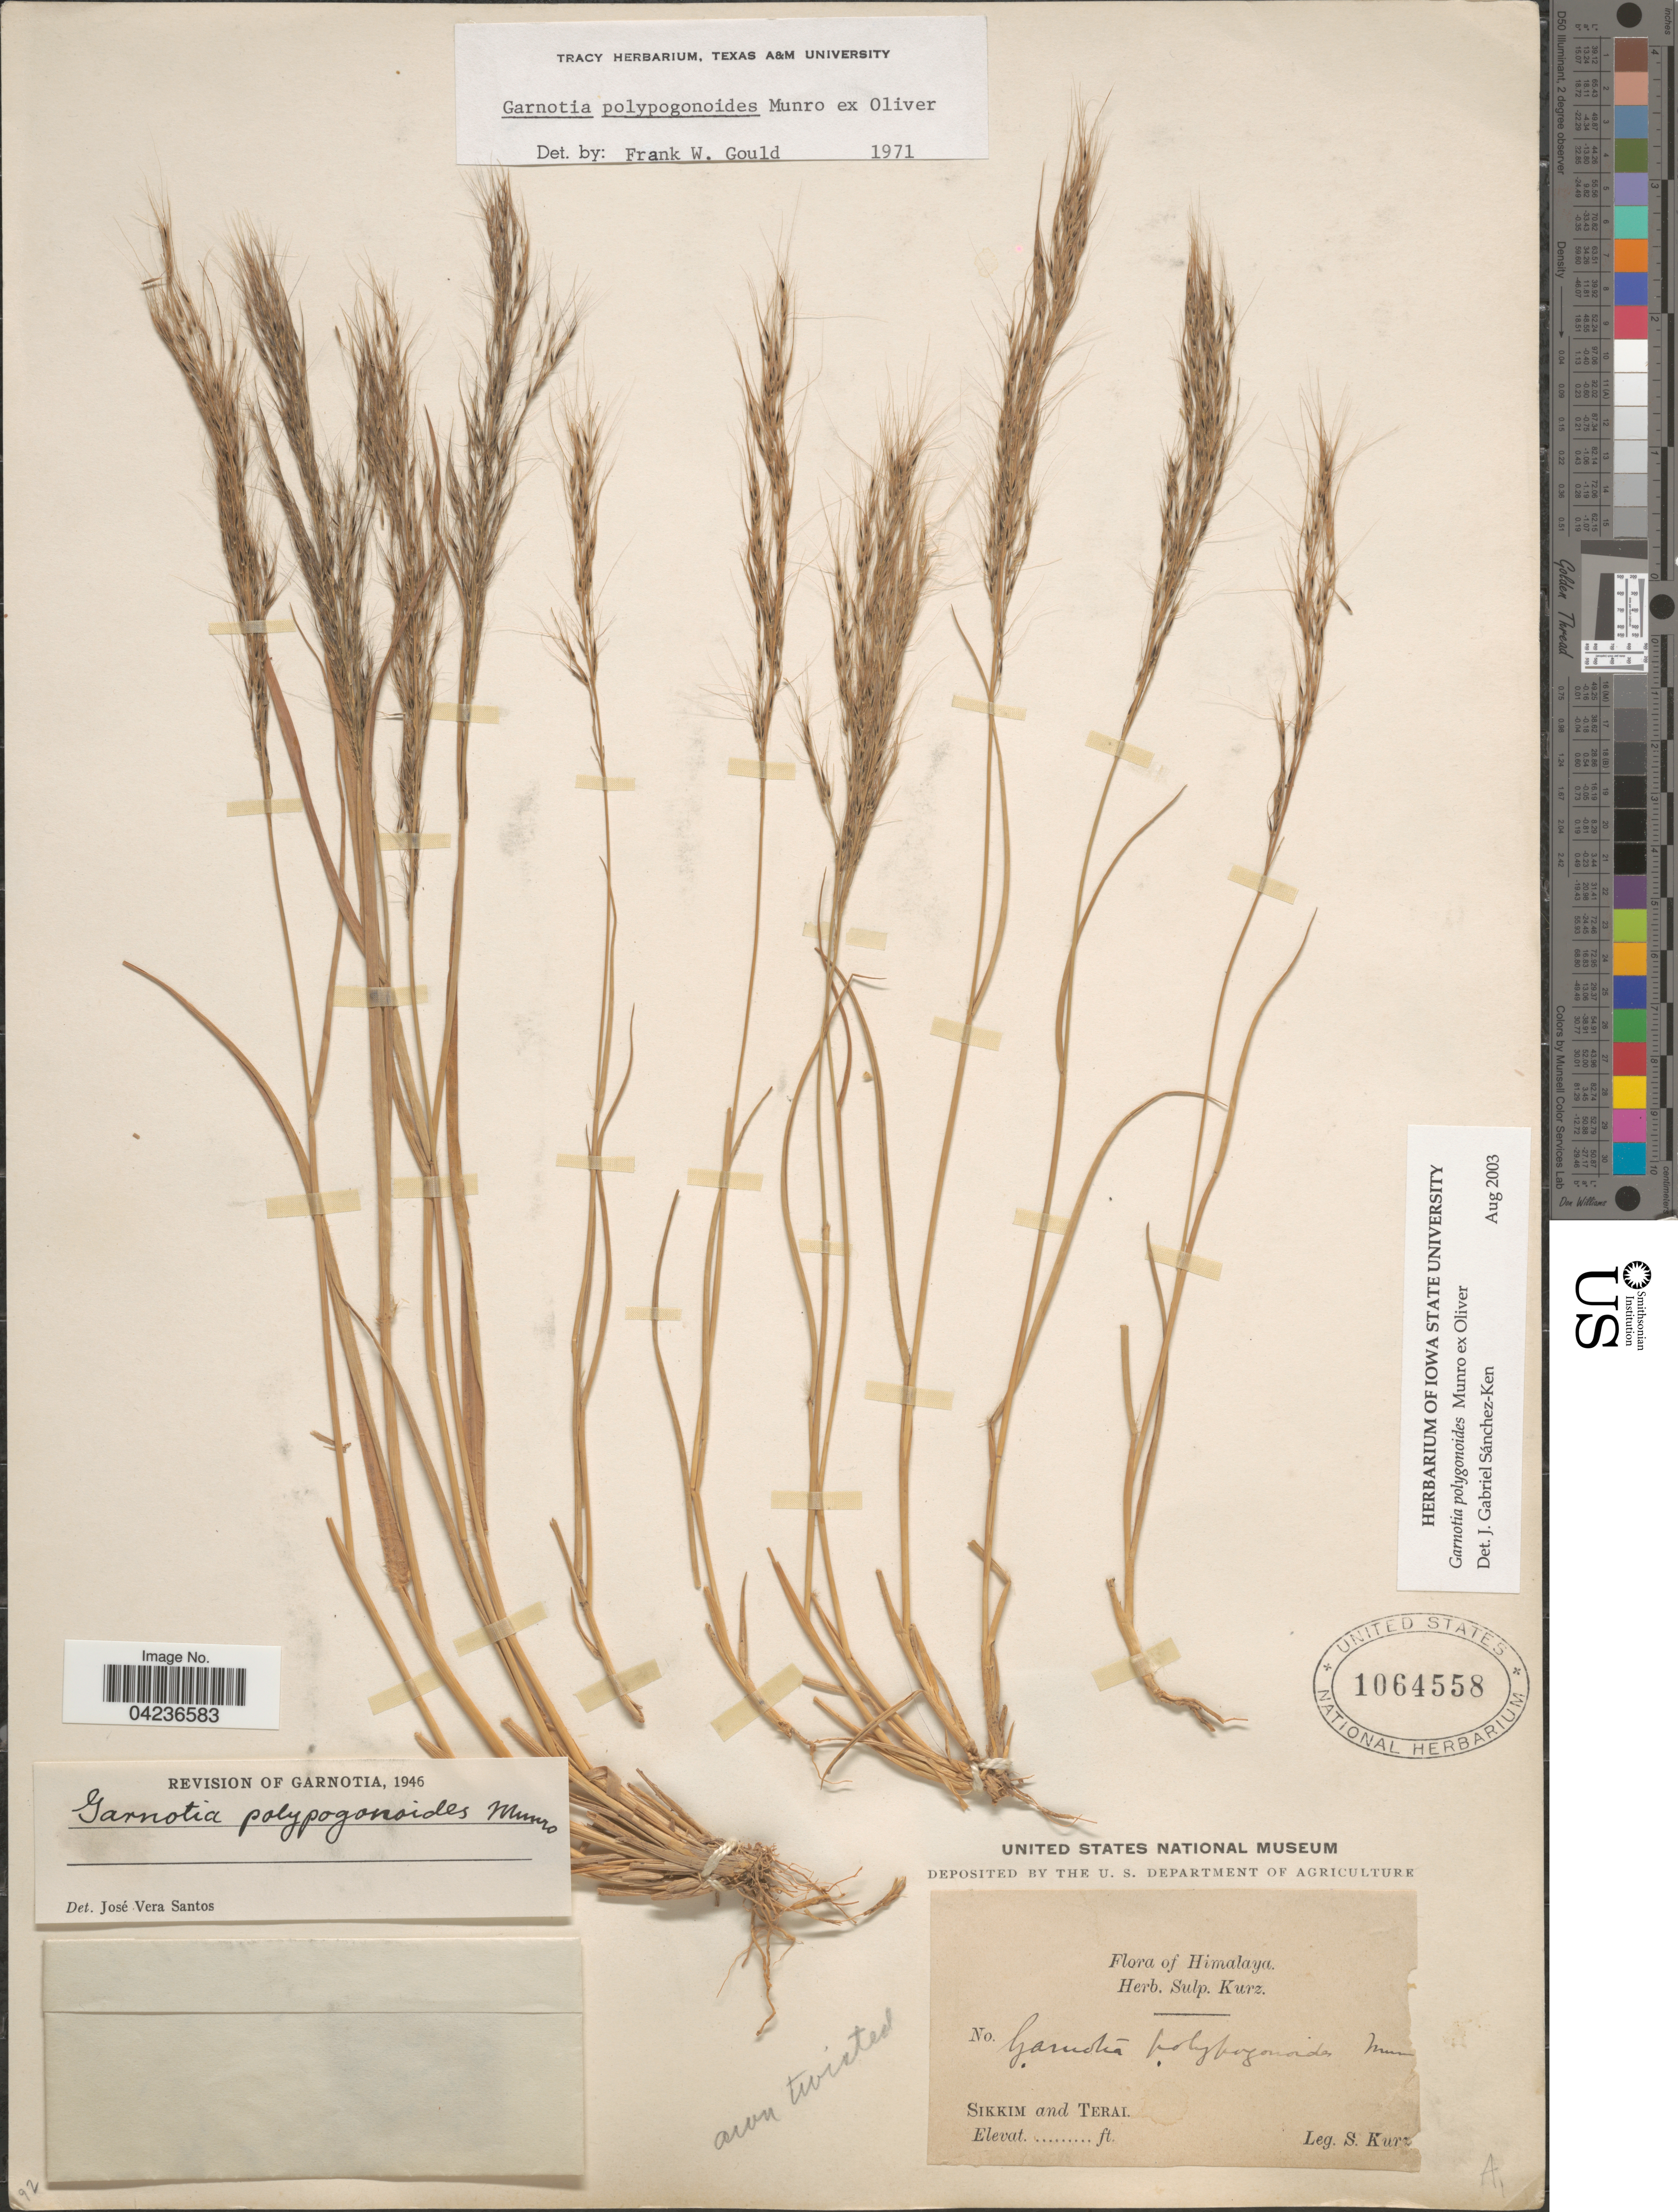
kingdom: Plantae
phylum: Tracheophyta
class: Liliopsida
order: Poales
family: Poaceae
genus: Garnotia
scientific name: Garnotia polypogonoides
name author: Munro ex Oliver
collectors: S. Kurz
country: India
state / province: Sikkim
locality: Himalaya. Sikkim and Teral.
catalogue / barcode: US 1064558